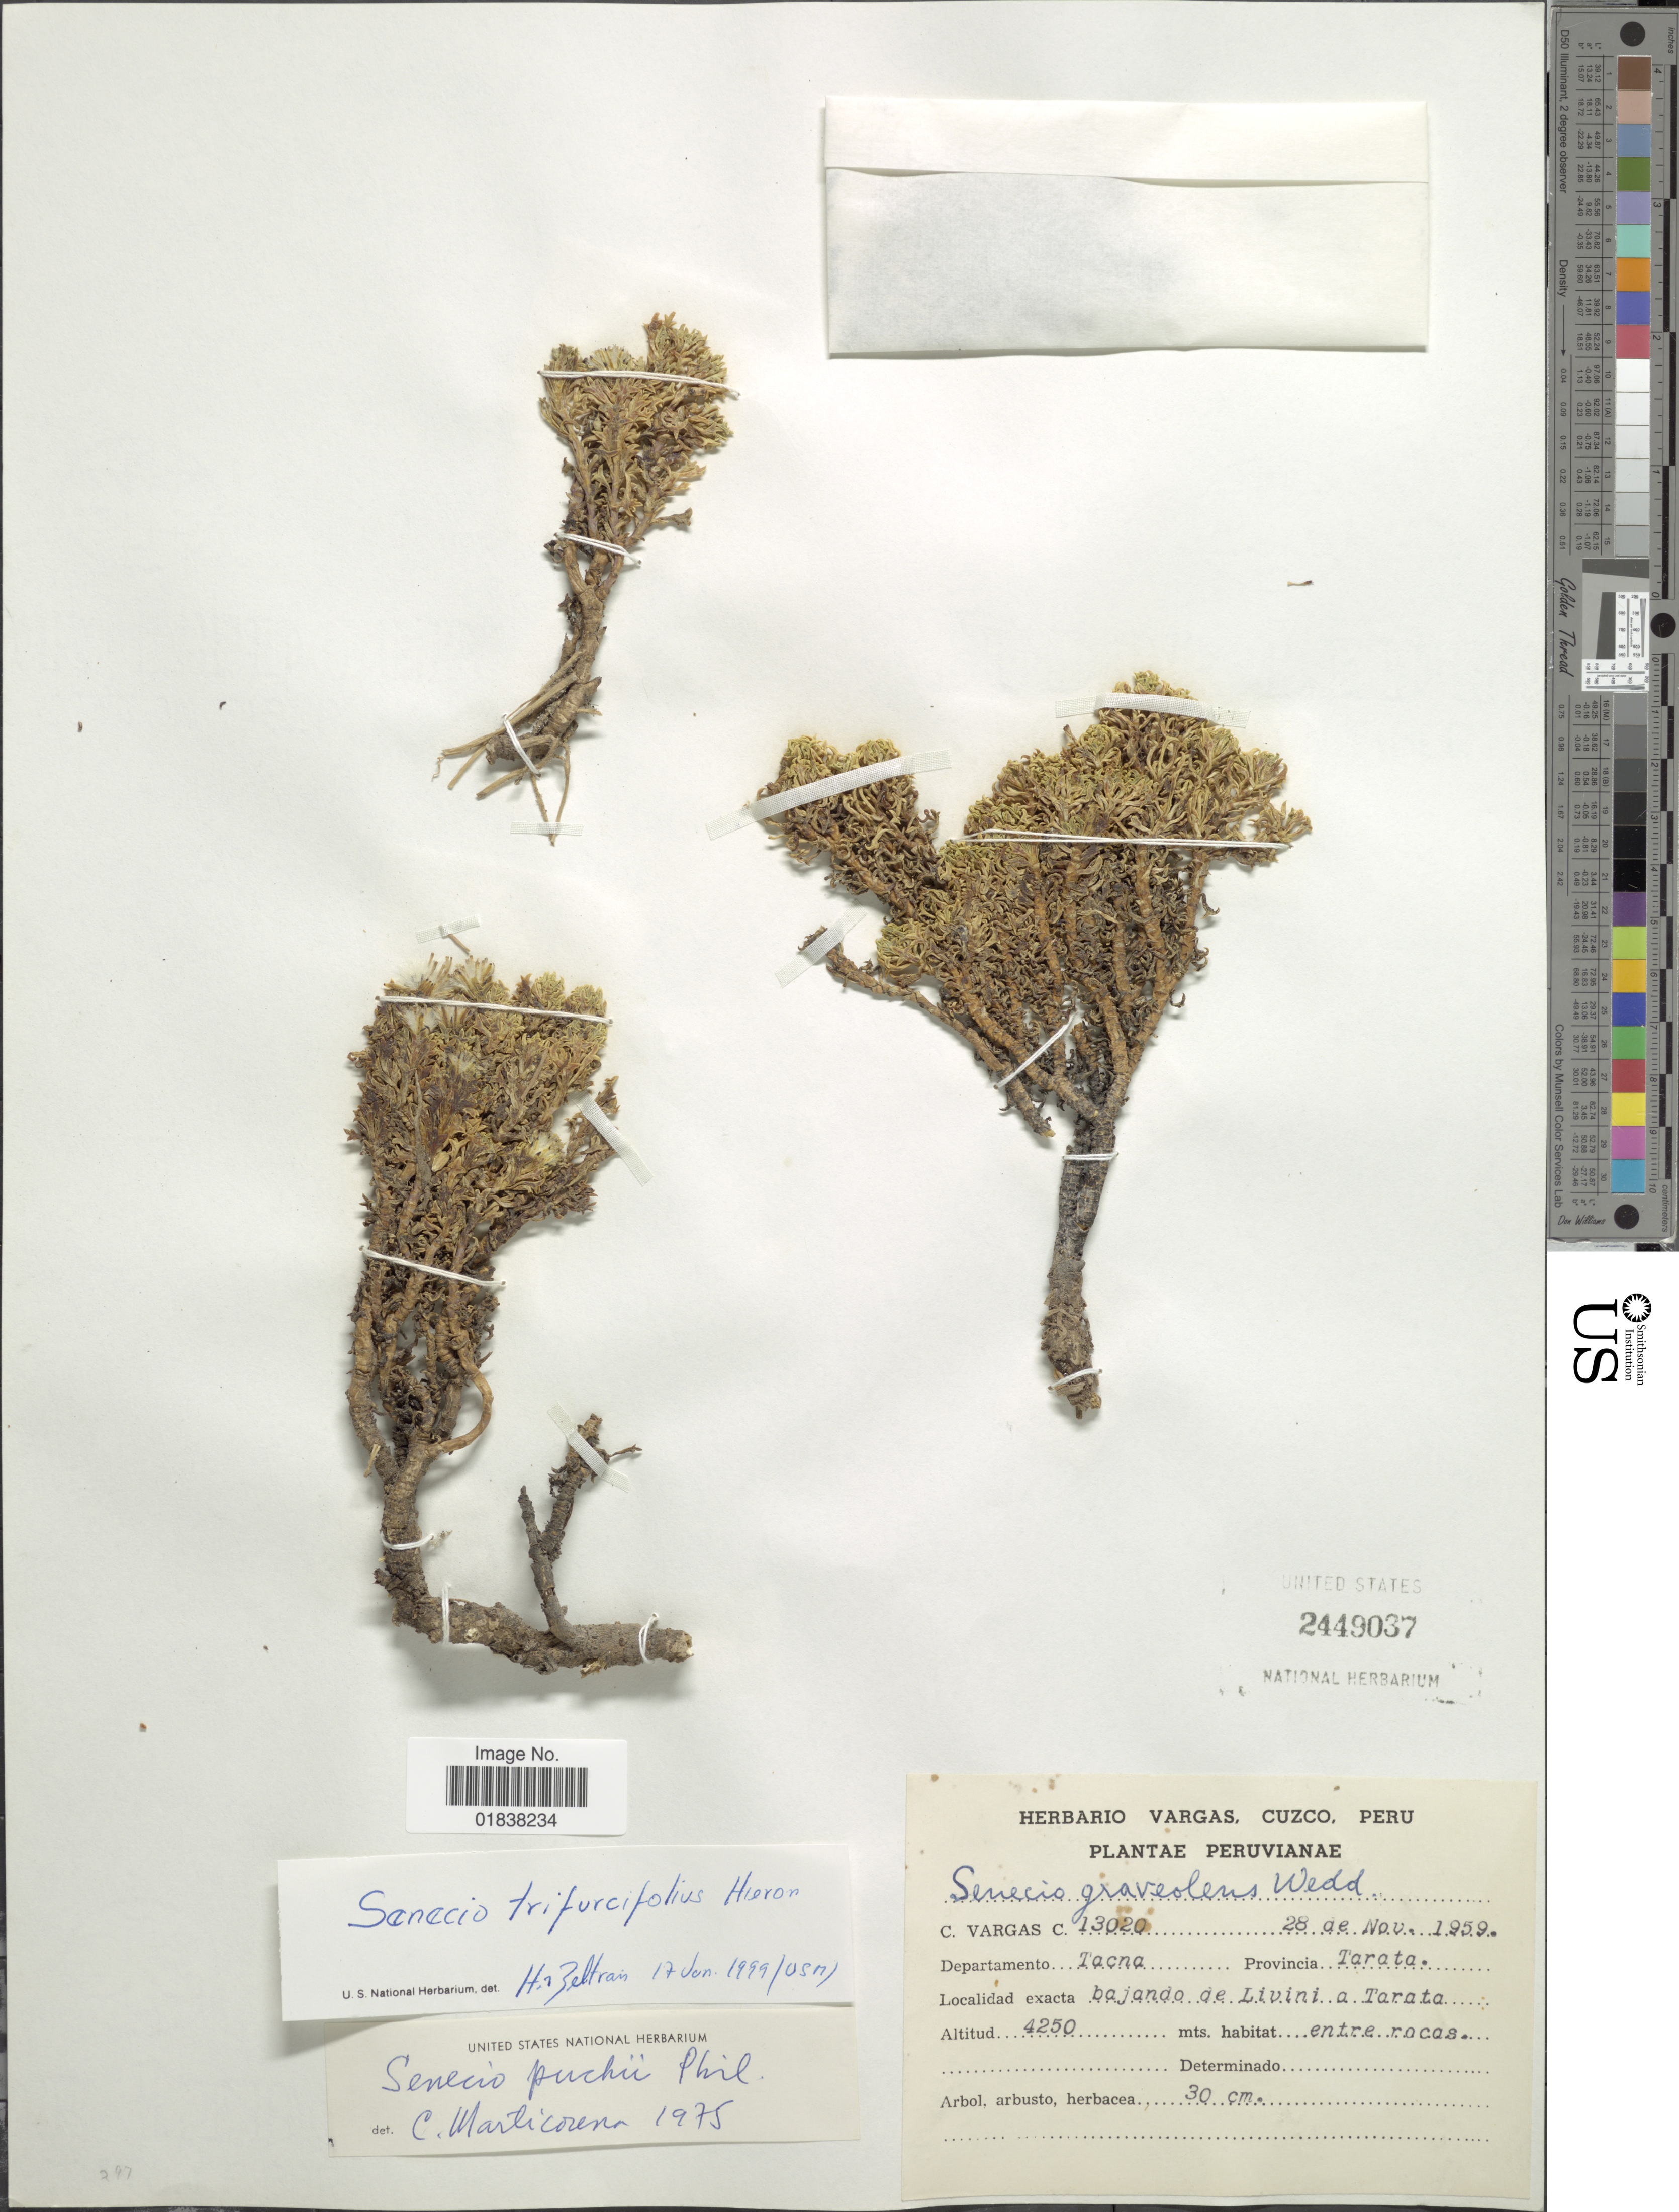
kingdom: Plantae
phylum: Tracheophyta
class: Magnoliopsida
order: Asterales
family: Asteraceae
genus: Senecio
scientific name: Senecio puchii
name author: Phil.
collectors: C. Vargas Calderón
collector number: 13020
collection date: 1959-11-28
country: Peru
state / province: Tacna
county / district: Tarata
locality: Bajando de Livini a Tarata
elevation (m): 4250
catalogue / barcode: US 2449037